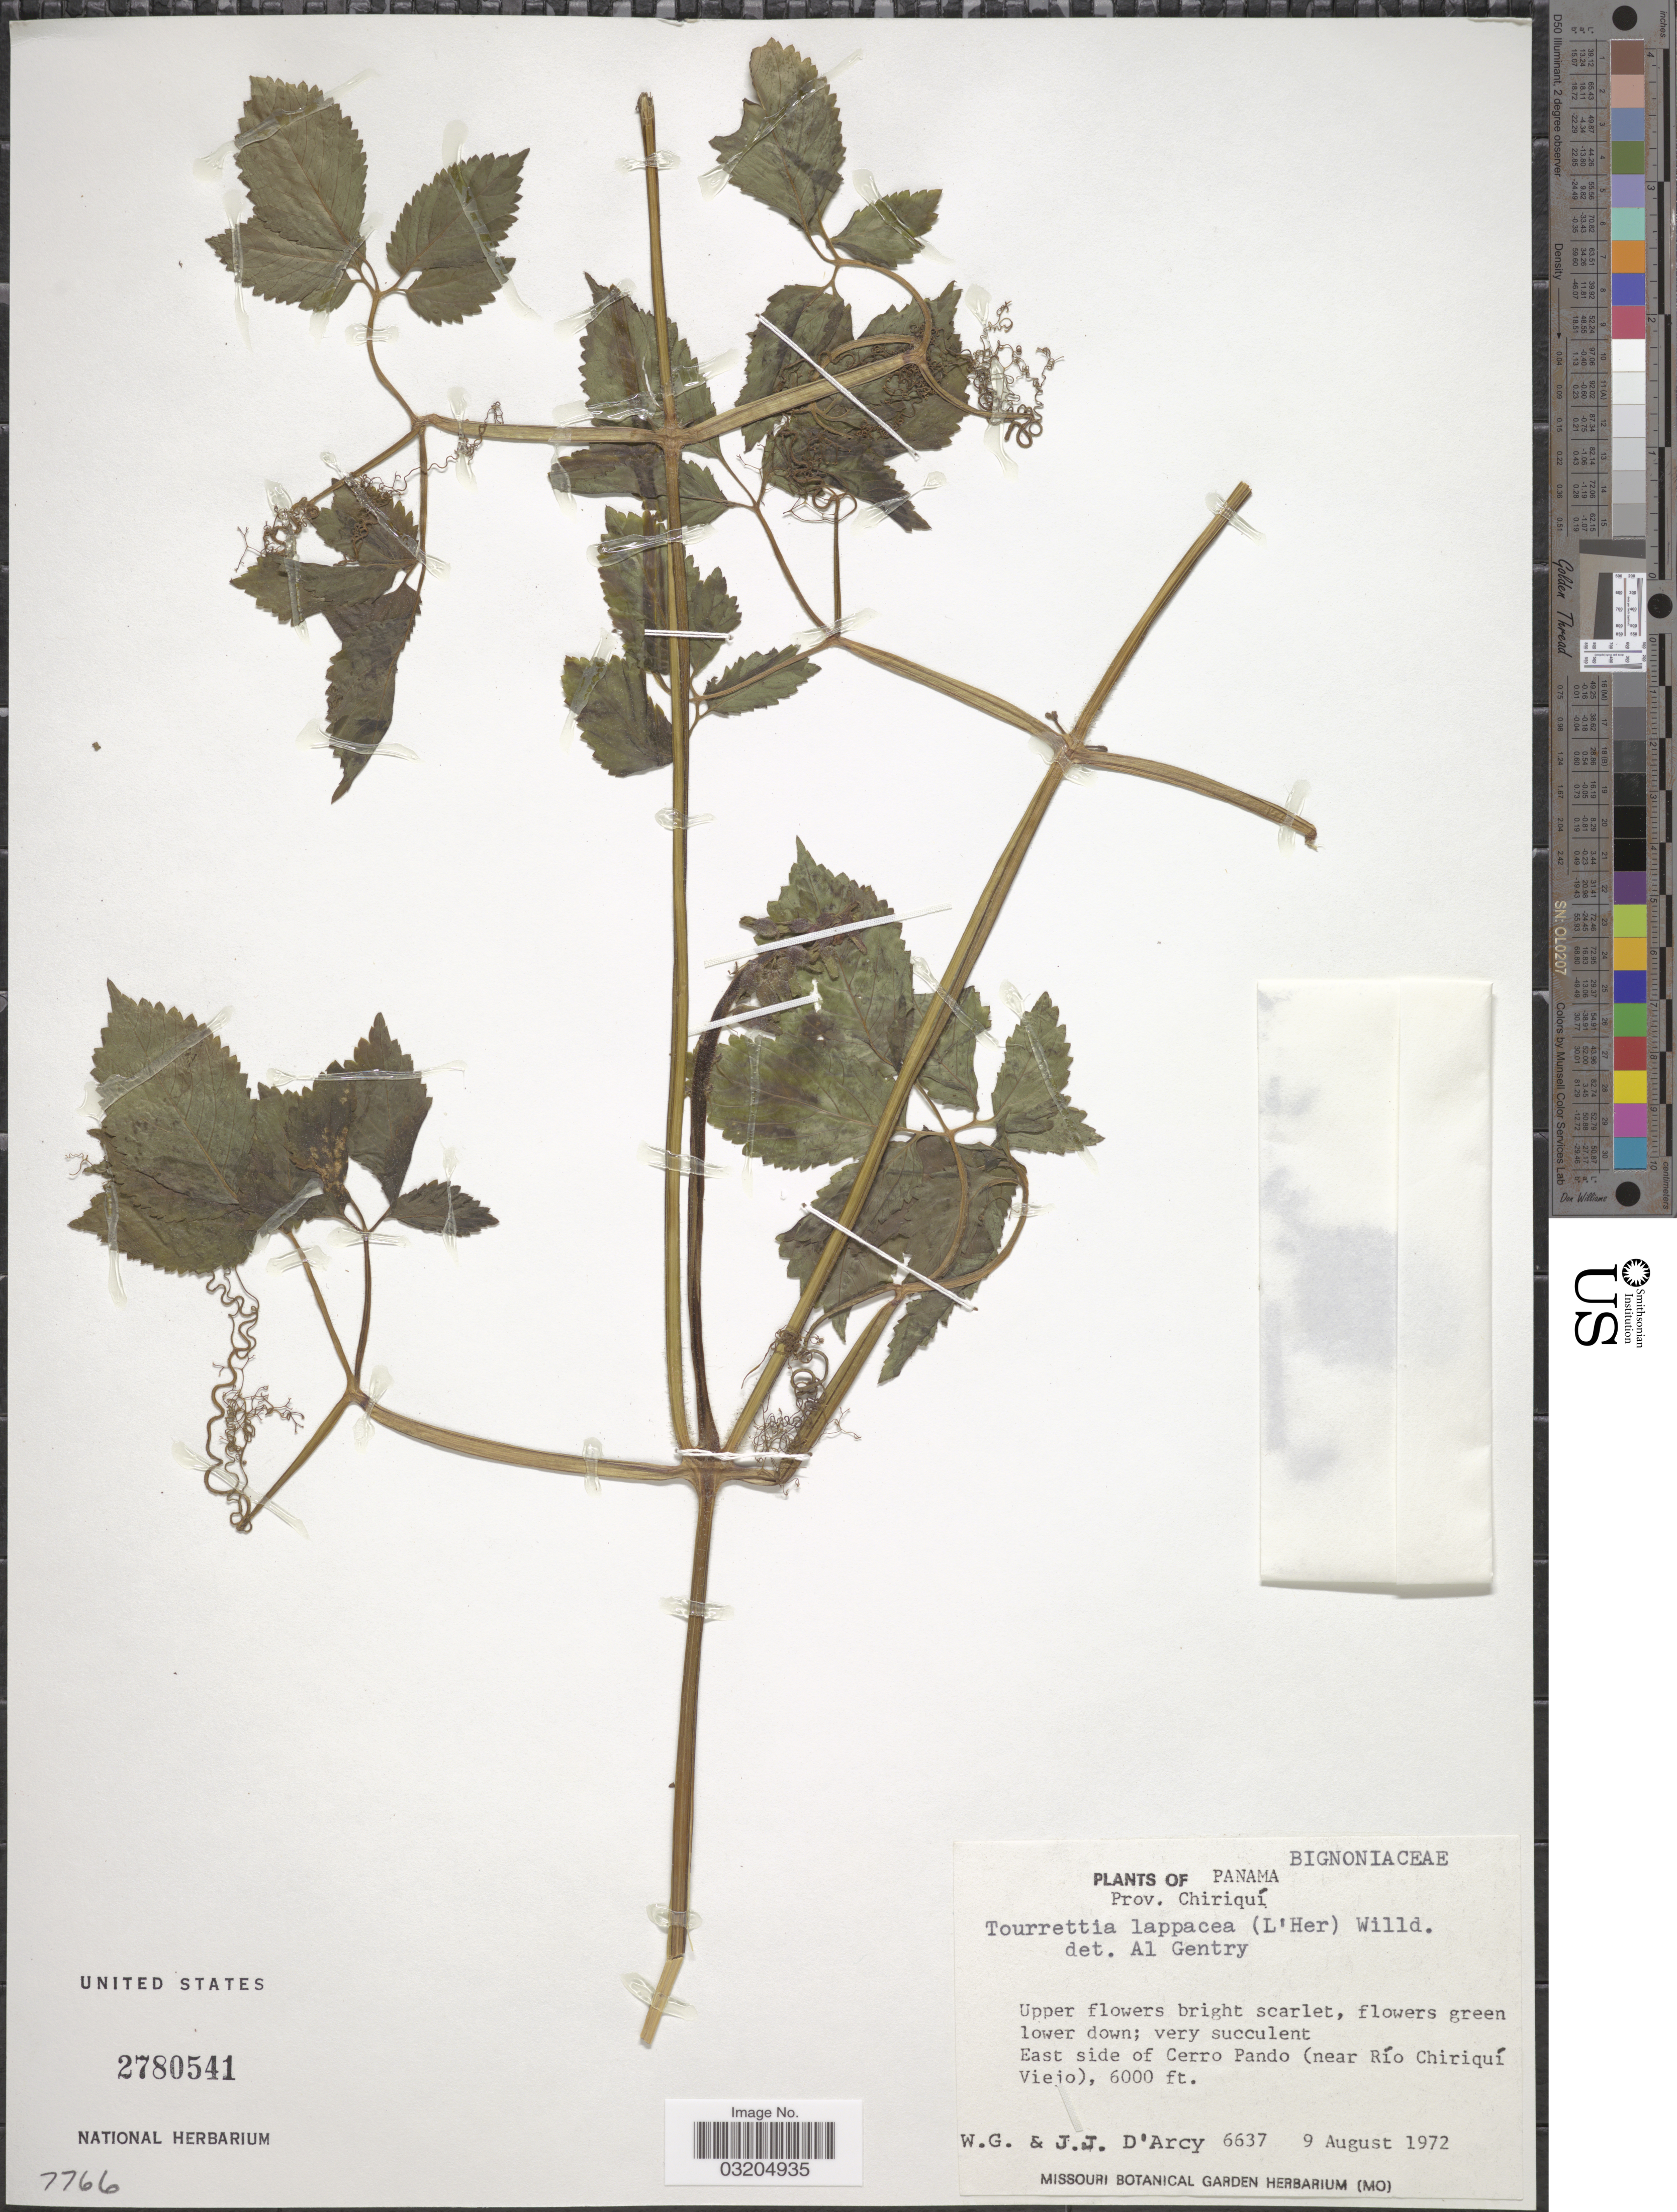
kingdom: Plantae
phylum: Tracheophyta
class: Magnoliopsida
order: Lamiales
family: Bignoniaceae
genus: Tourrettia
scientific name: Tourrettia lappacea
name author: (L'Hér.) Willd.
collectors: W. G. D'Arcy & J. J. D'Arcy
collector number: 6637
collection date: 1972-08-09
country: Panama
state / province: Chiriqui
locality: East side of Cerro Pando (near Río Chiriquí Viejo).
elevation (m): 1829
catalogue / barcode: US 2780541